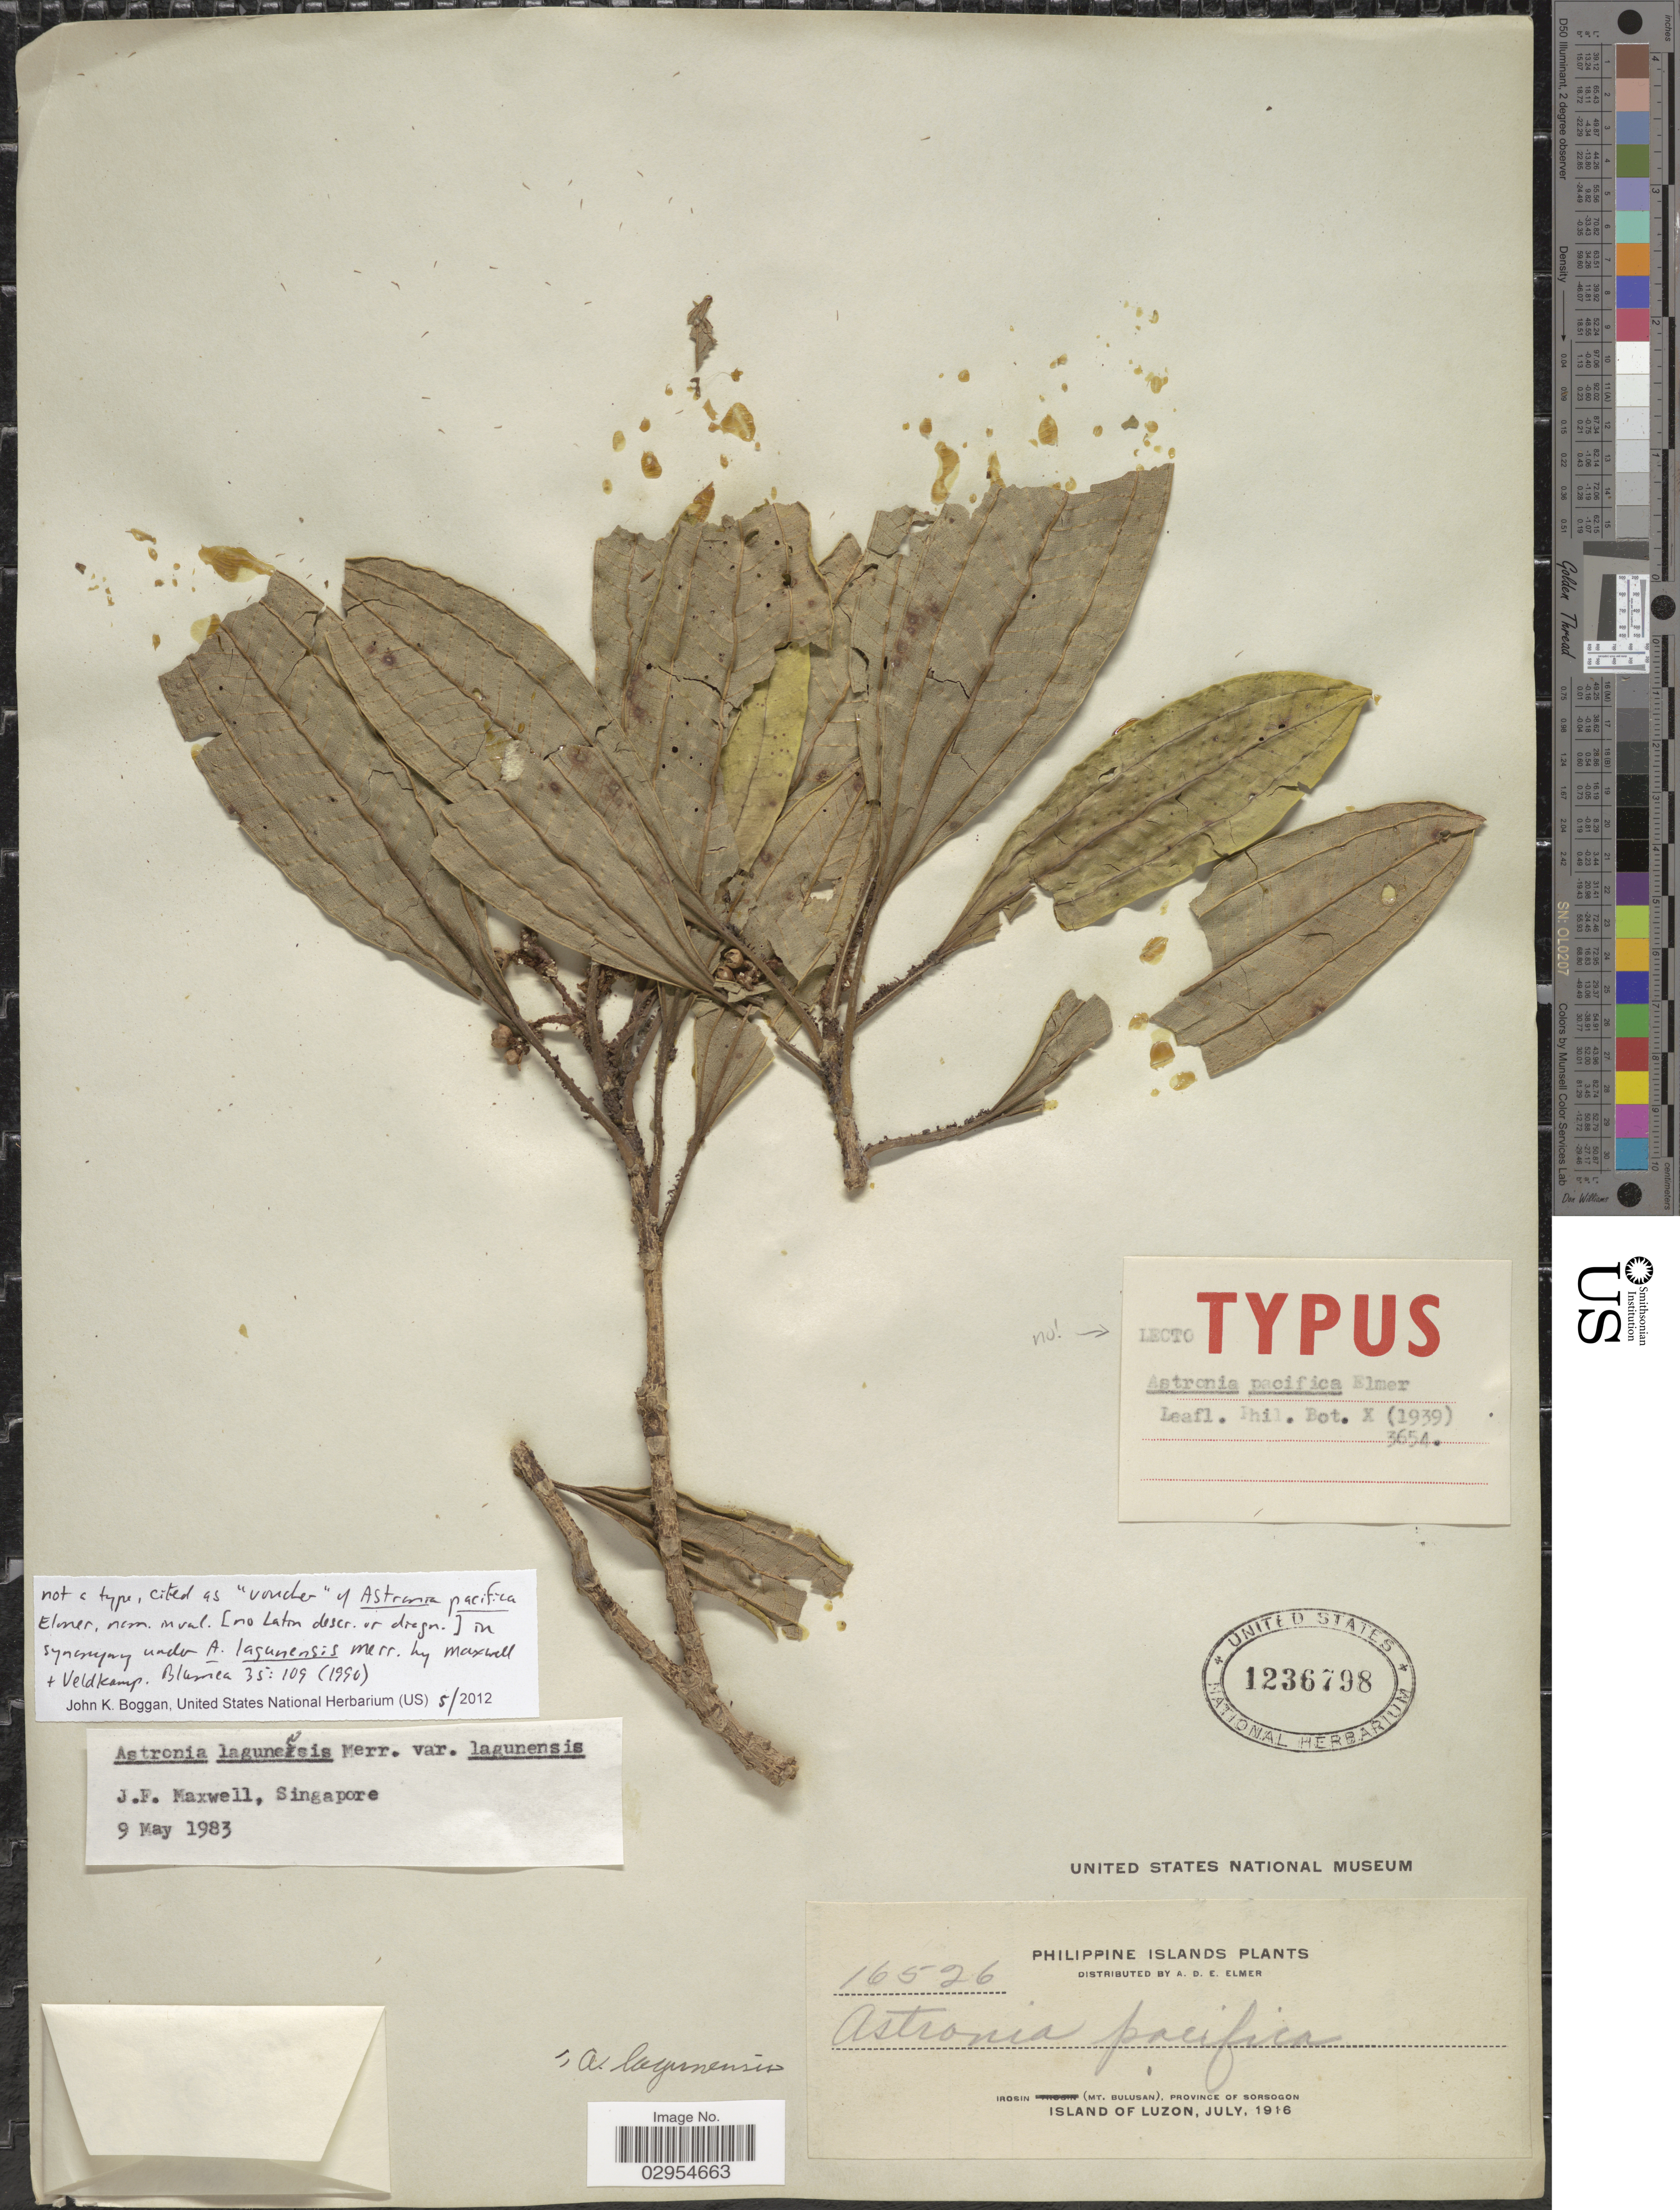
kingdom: Plantae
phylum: Tracheophyta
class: Magnoliopsida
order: Myrtales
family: Melastomataceae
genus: Astronia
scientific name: Astronia lagunensis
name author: Merr.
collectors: A. D. E. Elmer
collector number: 16526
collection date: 1916-07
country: Philippines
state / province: Bicol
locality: Irosin (Mt. Bulusan), Province of Sorsogon. Island of Luzon.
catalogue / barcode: US 1236798